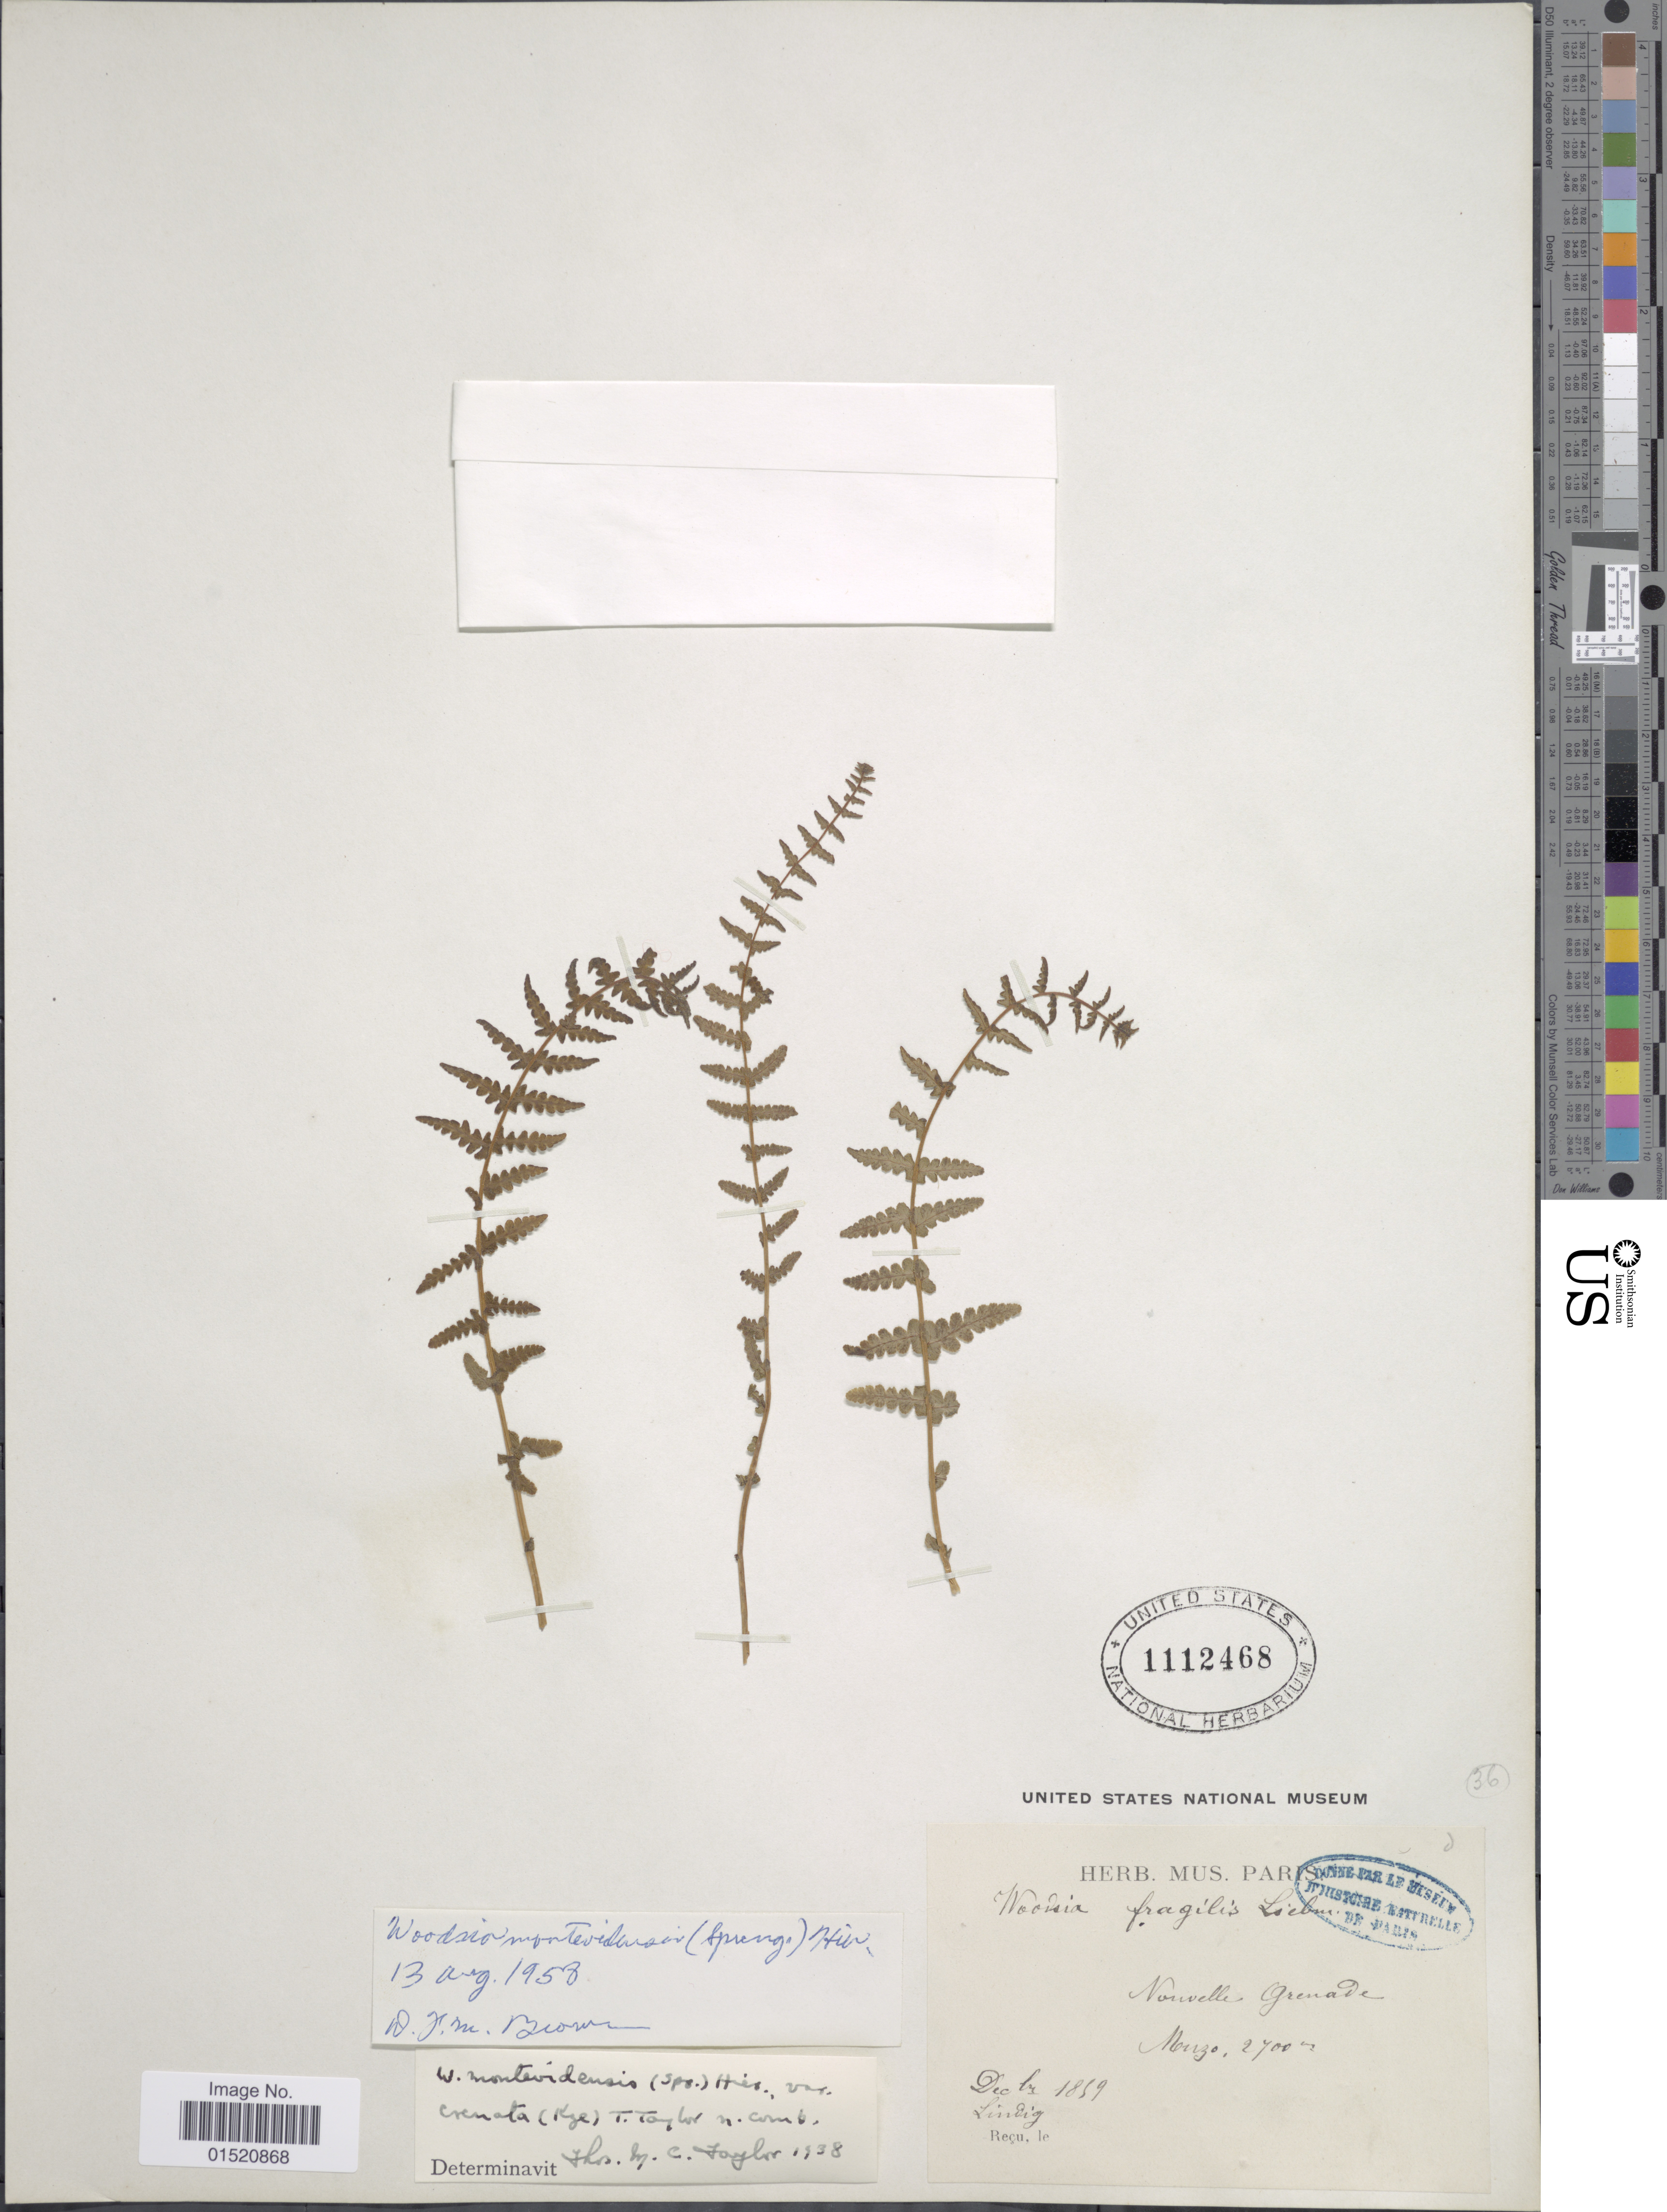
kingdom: Plantae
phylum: Tracheophyta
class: Polypodiopsida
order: Polypodiales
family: Woodsiaceae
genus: Woodsia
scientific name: Woodsia montevidensis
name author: (Spreng.) Hieron.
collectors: -. Lindig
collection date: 1899-12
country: Colombia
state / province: Boyacá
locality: Nouvelle Grenade, Muzo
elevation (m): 2700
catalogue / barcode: US 1112468